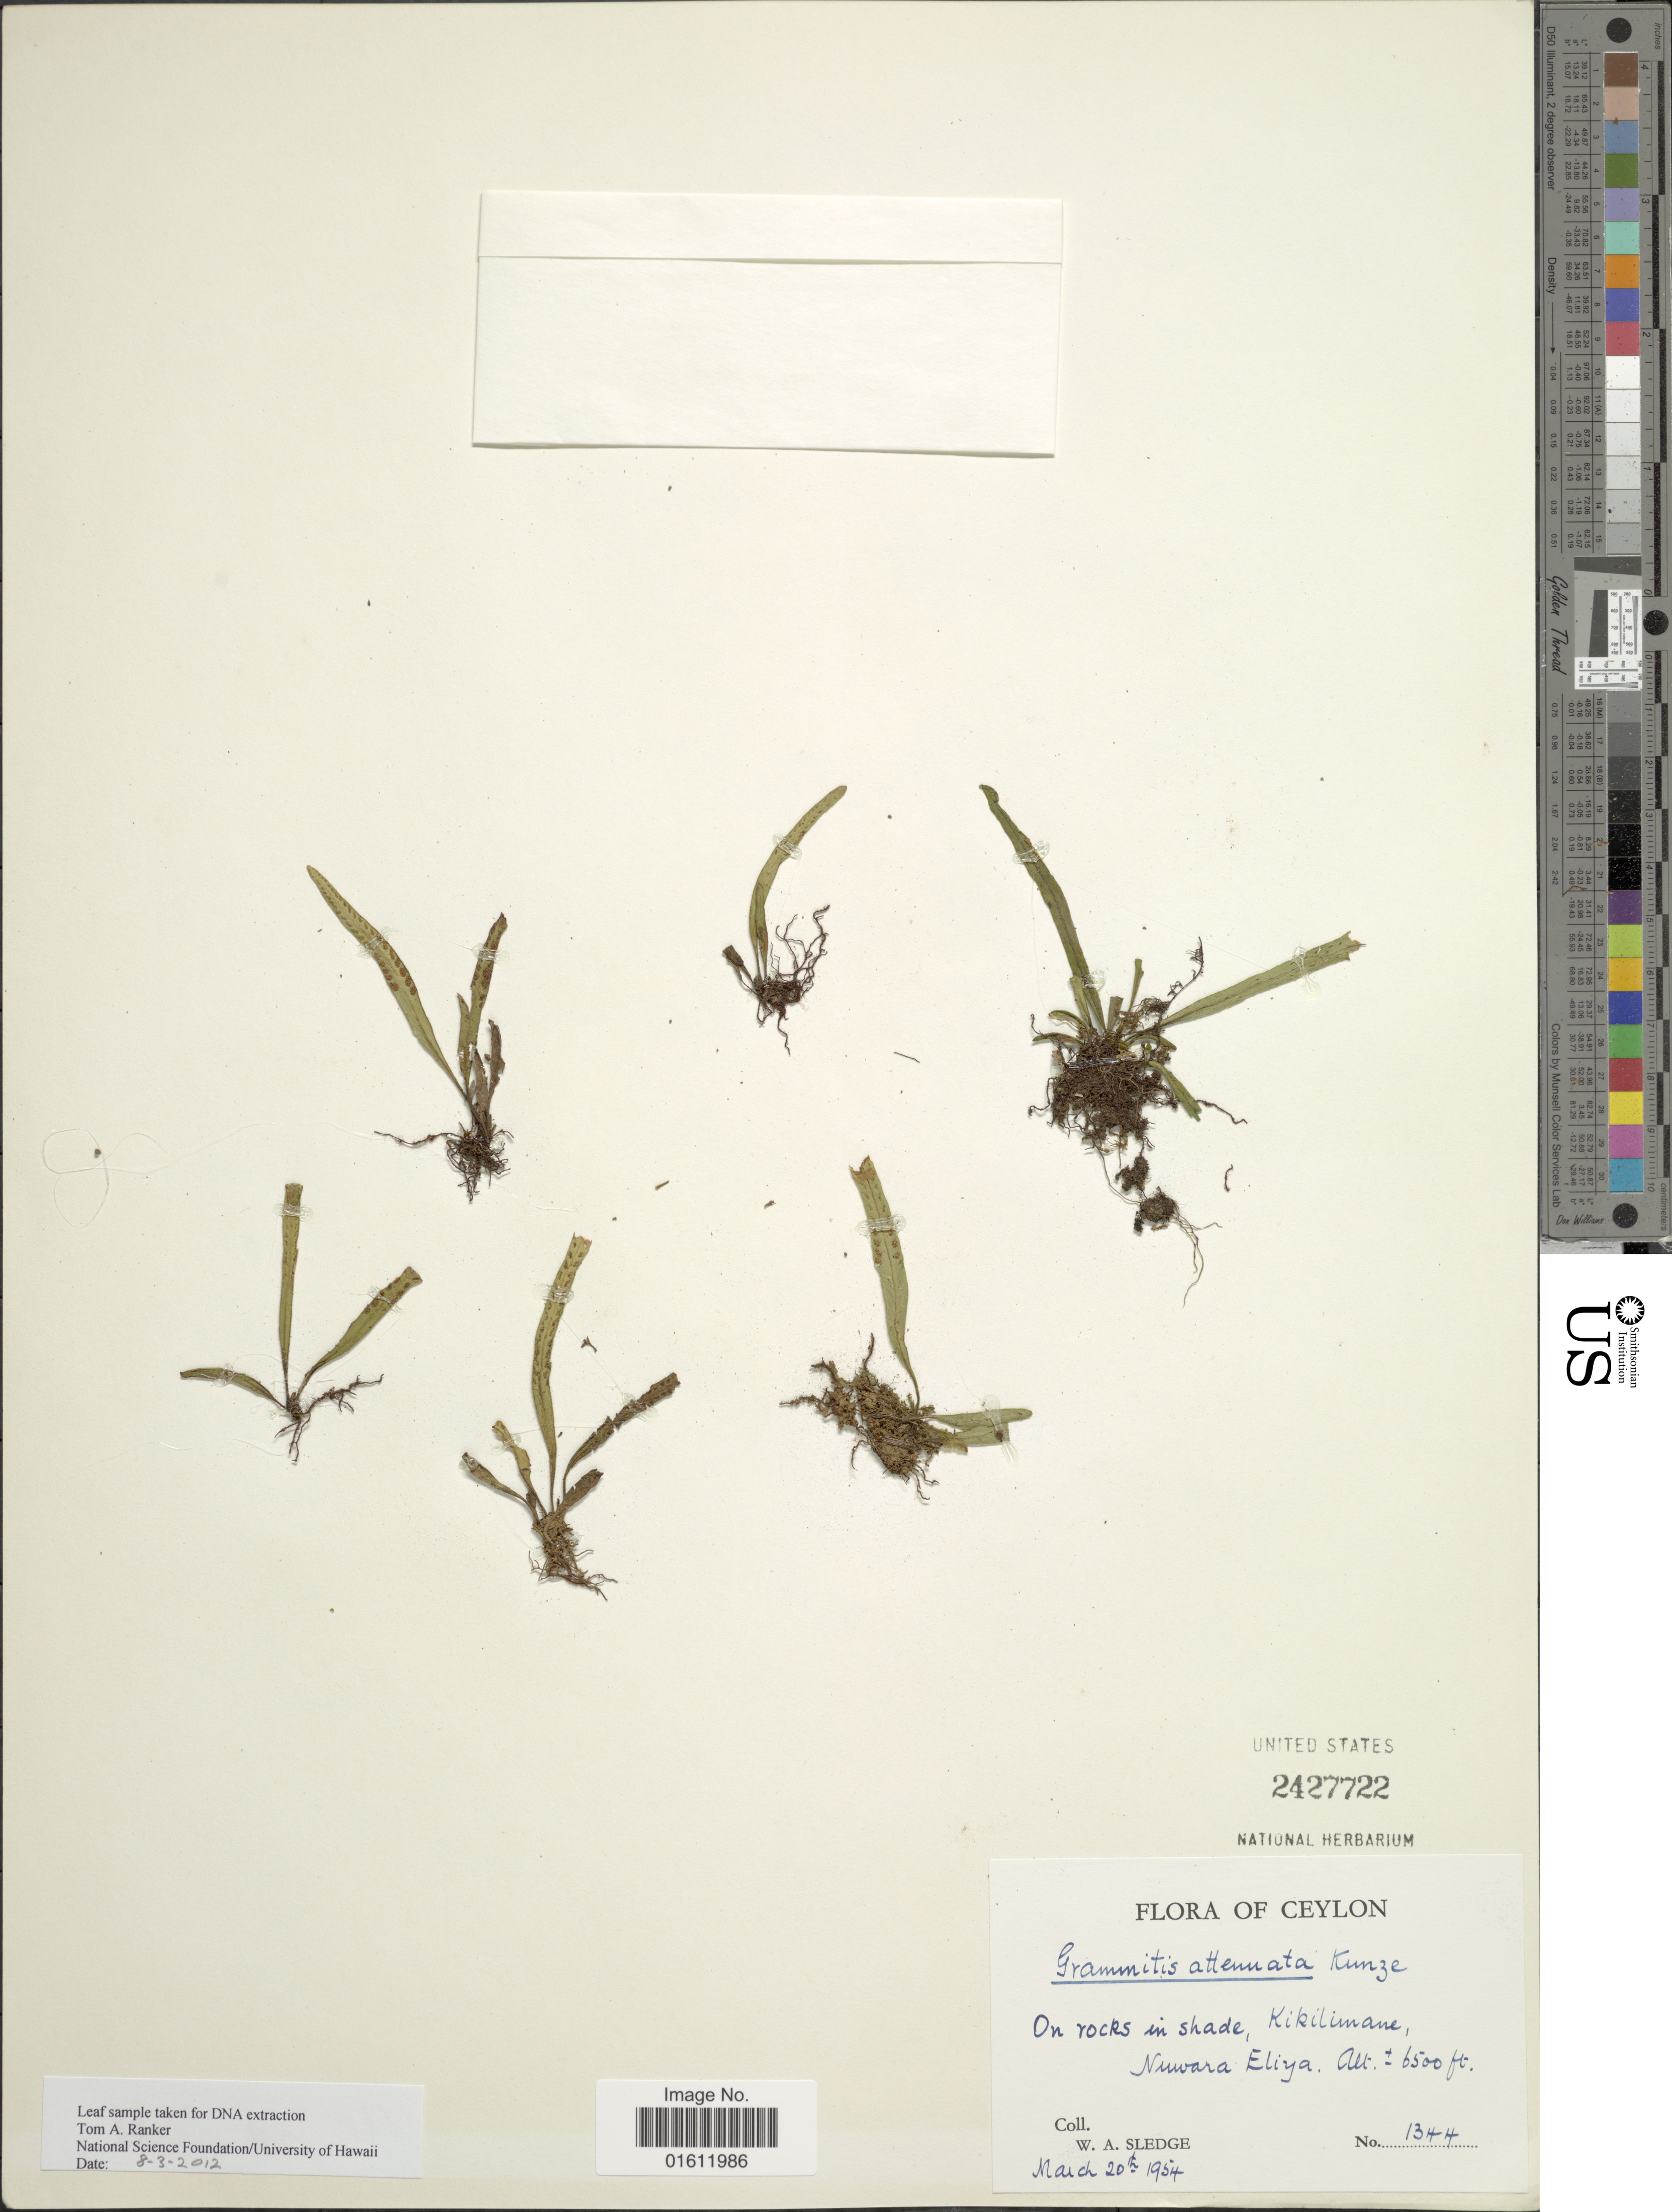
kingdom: Plantae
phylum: Tracheophyta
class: Polypodiopsida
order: Polypodiales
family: Polypodiaceae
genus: Oreogrammitis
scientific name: Oreogrammitis attenuata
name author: (Kunze) Parris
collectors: W. A. Sledge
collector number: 1344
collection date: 1954-03-20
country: Sri Lanka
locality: Ceylon, On rocks in shade, Kikilimane, Muwara Eliya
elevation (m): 1981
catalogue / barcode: US 2427722